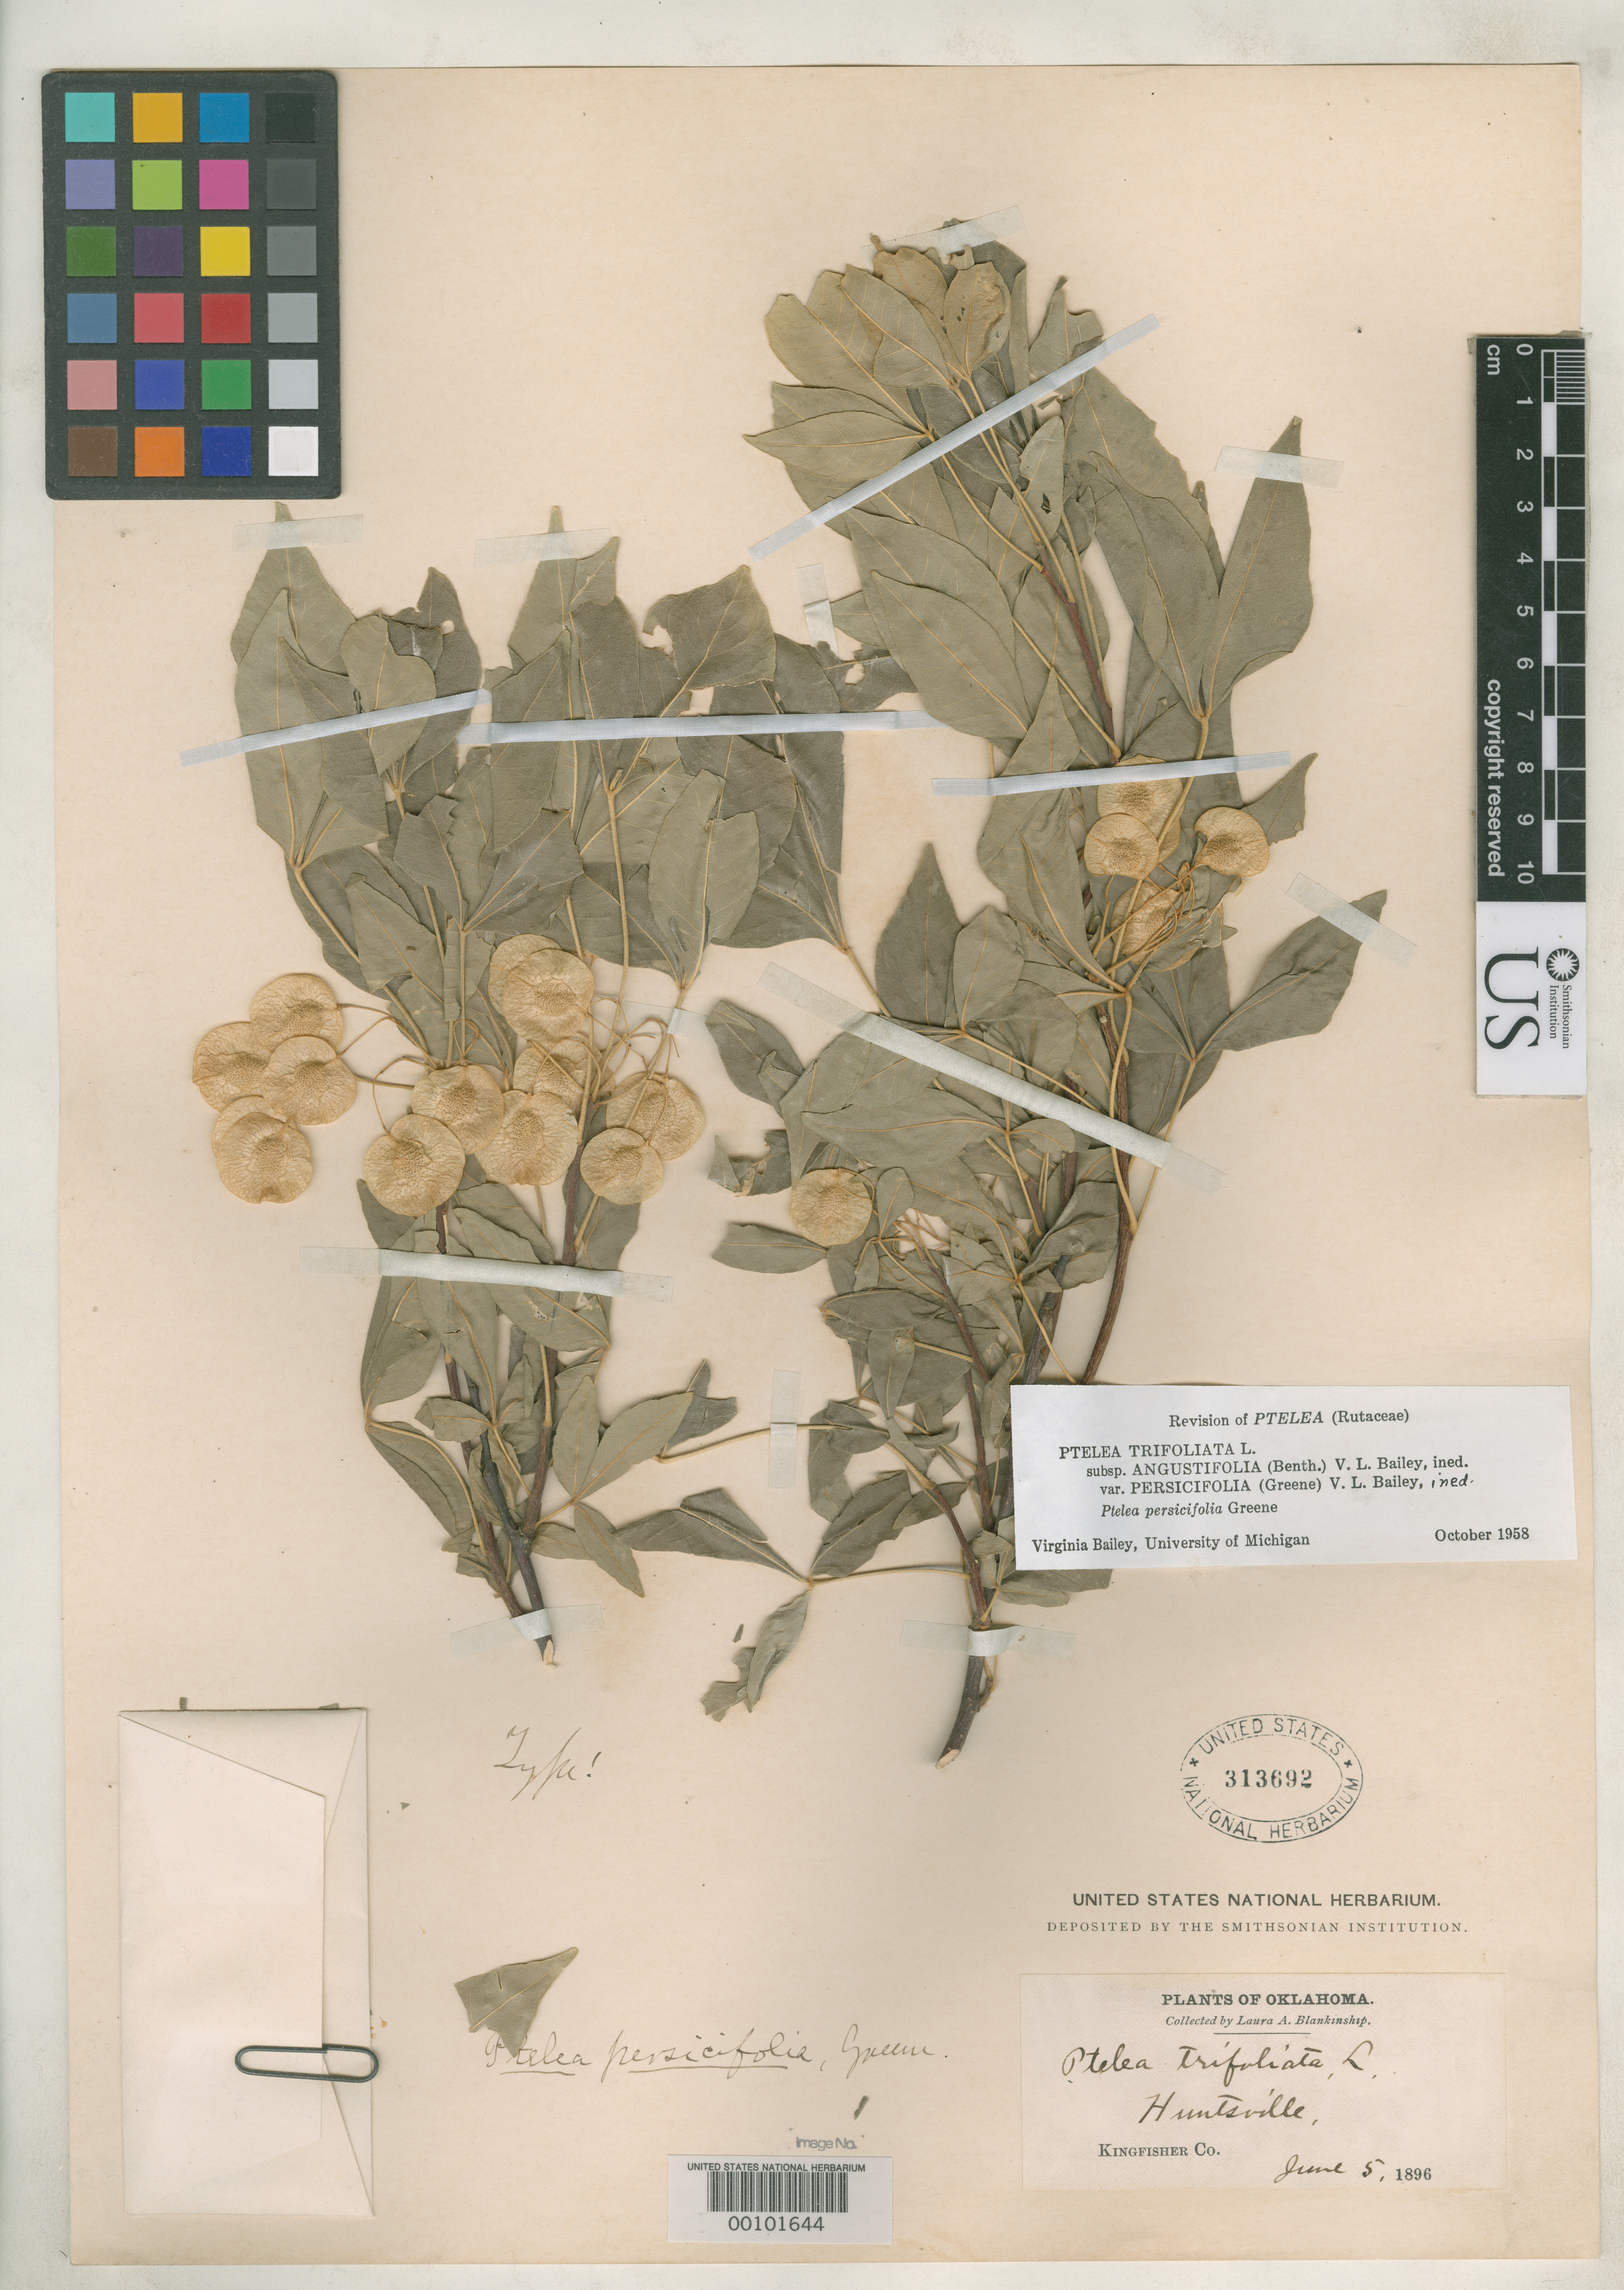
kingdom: Plantae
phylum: Tracheophyta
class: Magnoliopsida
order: Sapindales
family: Rutaceae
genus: Ptelea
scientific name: Ptelea persicifolia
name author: Greene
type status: Holotype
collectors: L. A. Blankinship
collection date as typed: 05 Jun 1896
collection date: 1896-06-05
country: United States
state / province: Oklahoma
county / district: Kingfisher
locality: Huntsville.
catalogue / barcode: US 313692